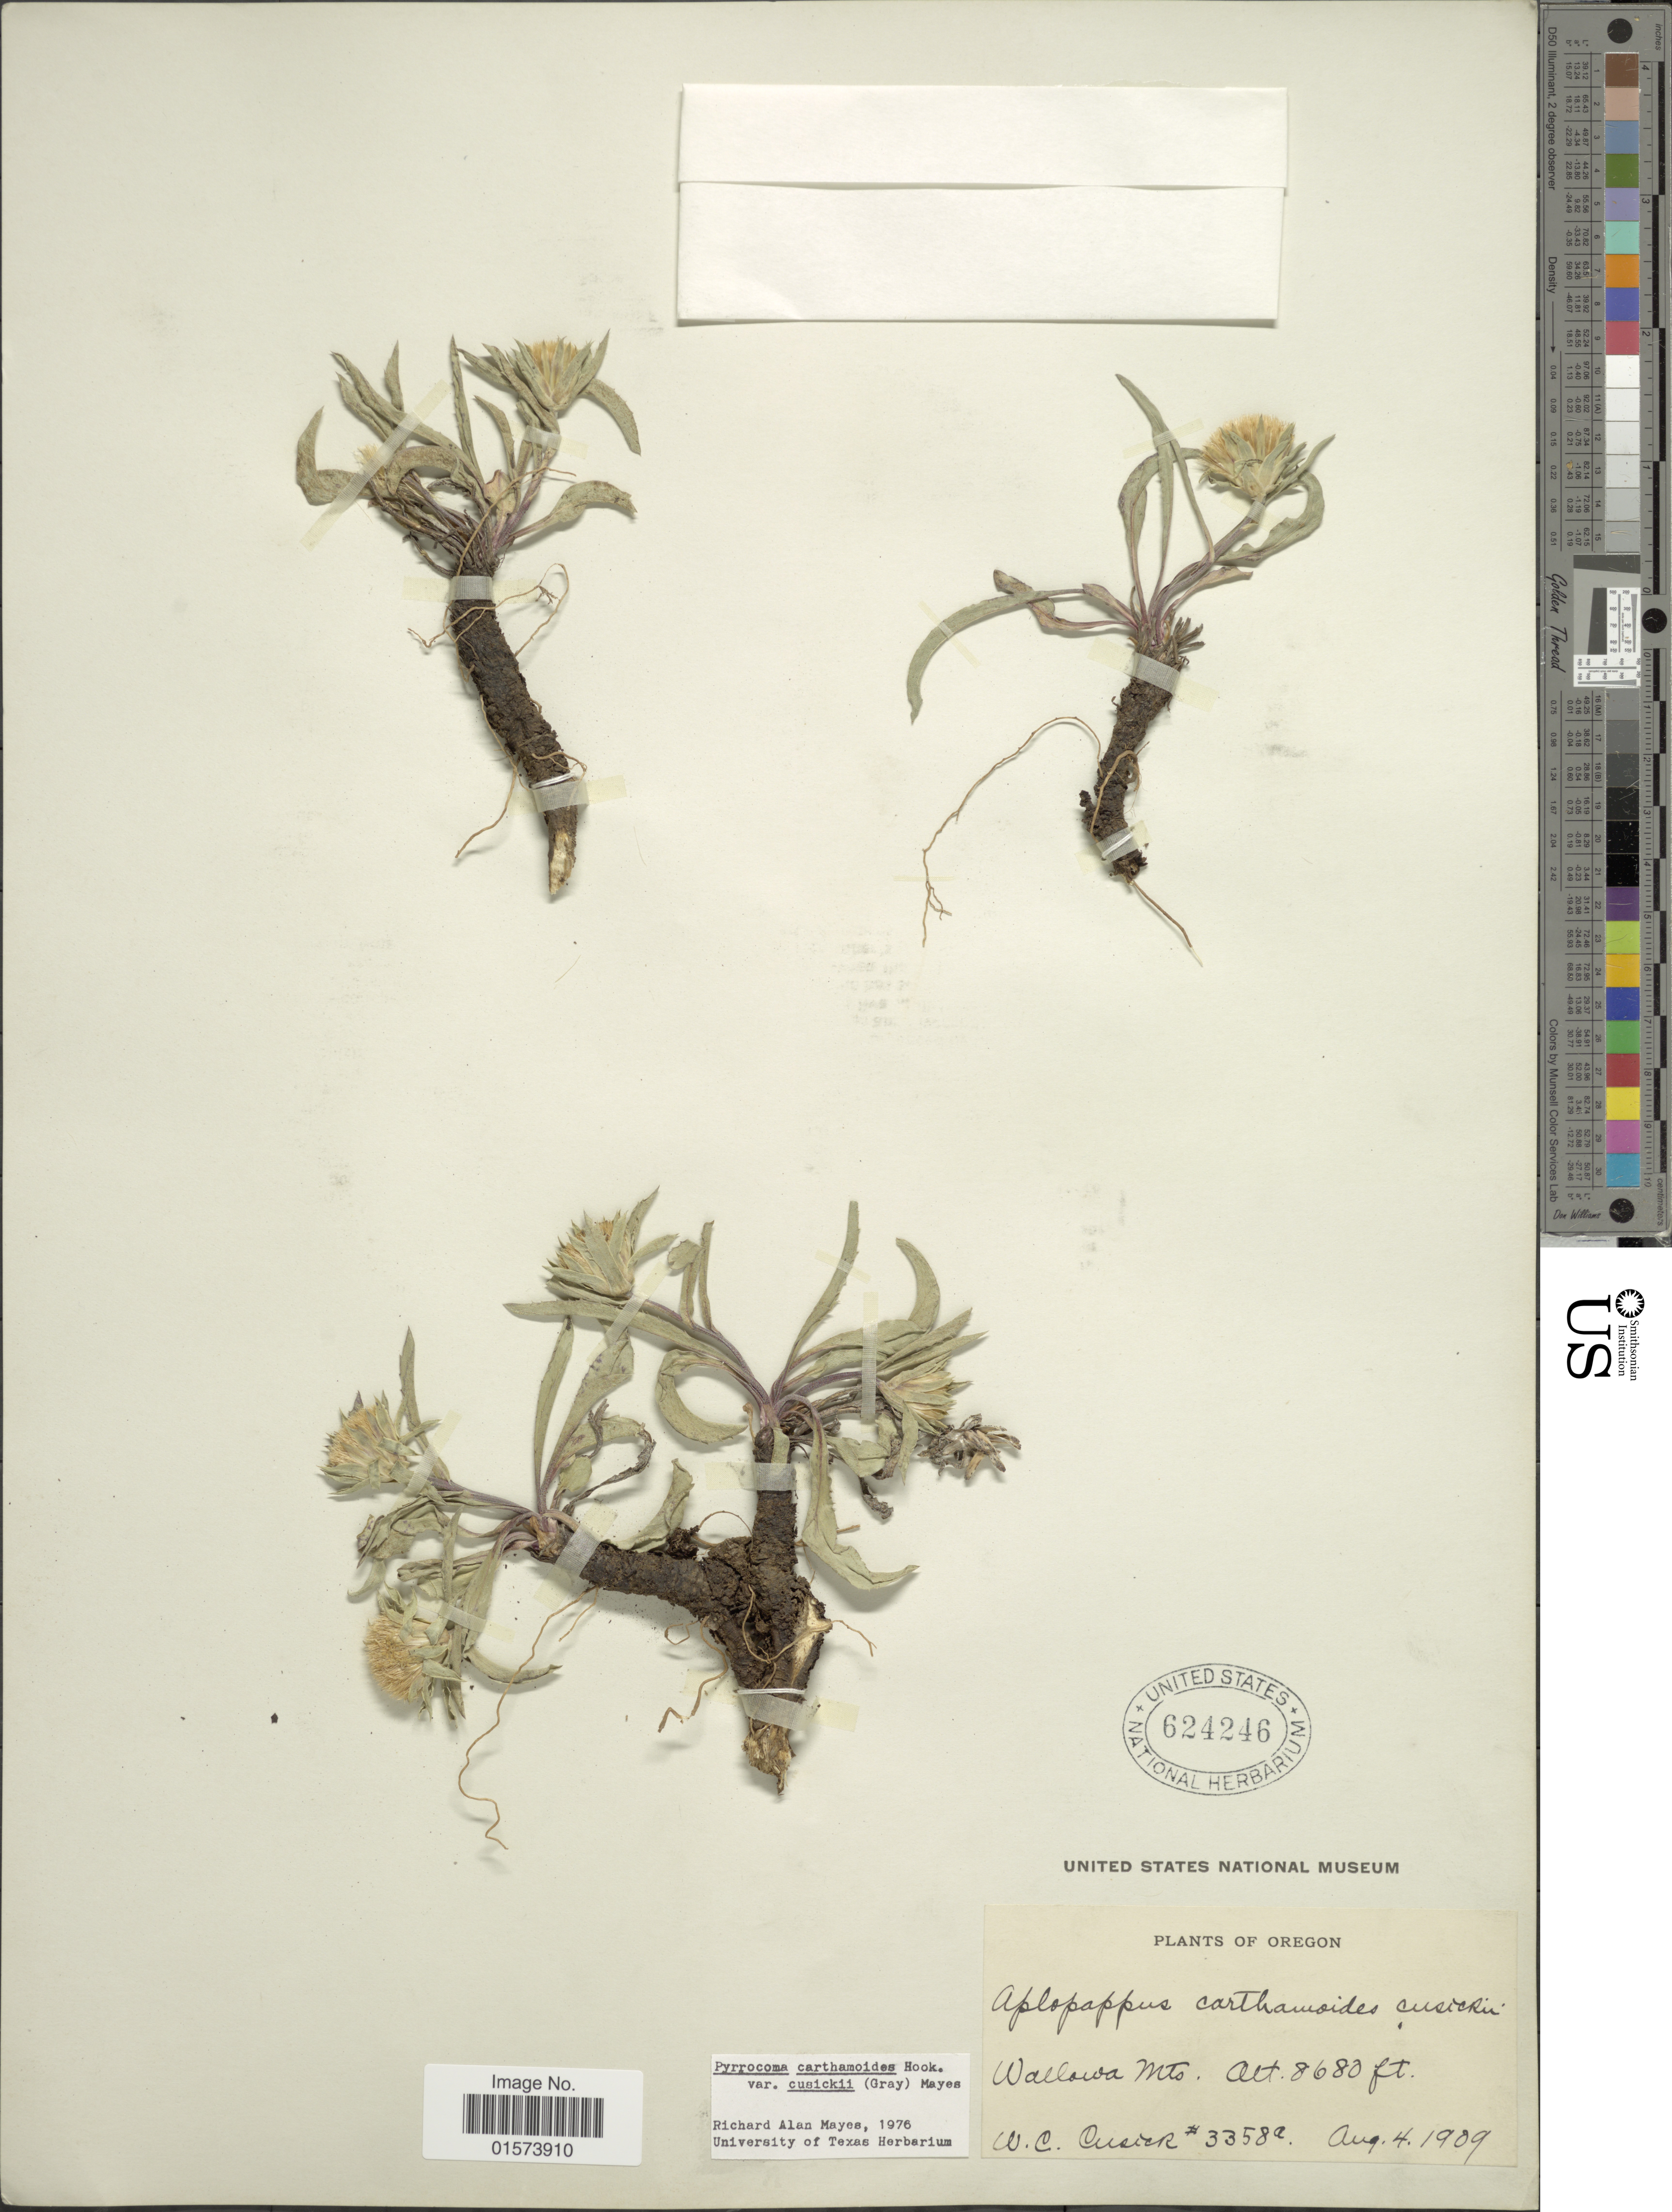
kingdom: Plantae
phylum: Tracheophyta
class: Magnoliopsida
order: Asterales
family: Asteraceae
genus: Pyrrocoma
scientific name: Pyrrocoma carthamoides var. cusickii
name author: (A. Gray) Mayes ex Kartesz & Gandhi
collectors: W. C. Cusick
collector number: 3358a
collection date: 1909-08-04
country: United States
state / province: Oregon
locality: Wallowa Mts.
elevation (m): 2646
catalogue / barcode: US 624246